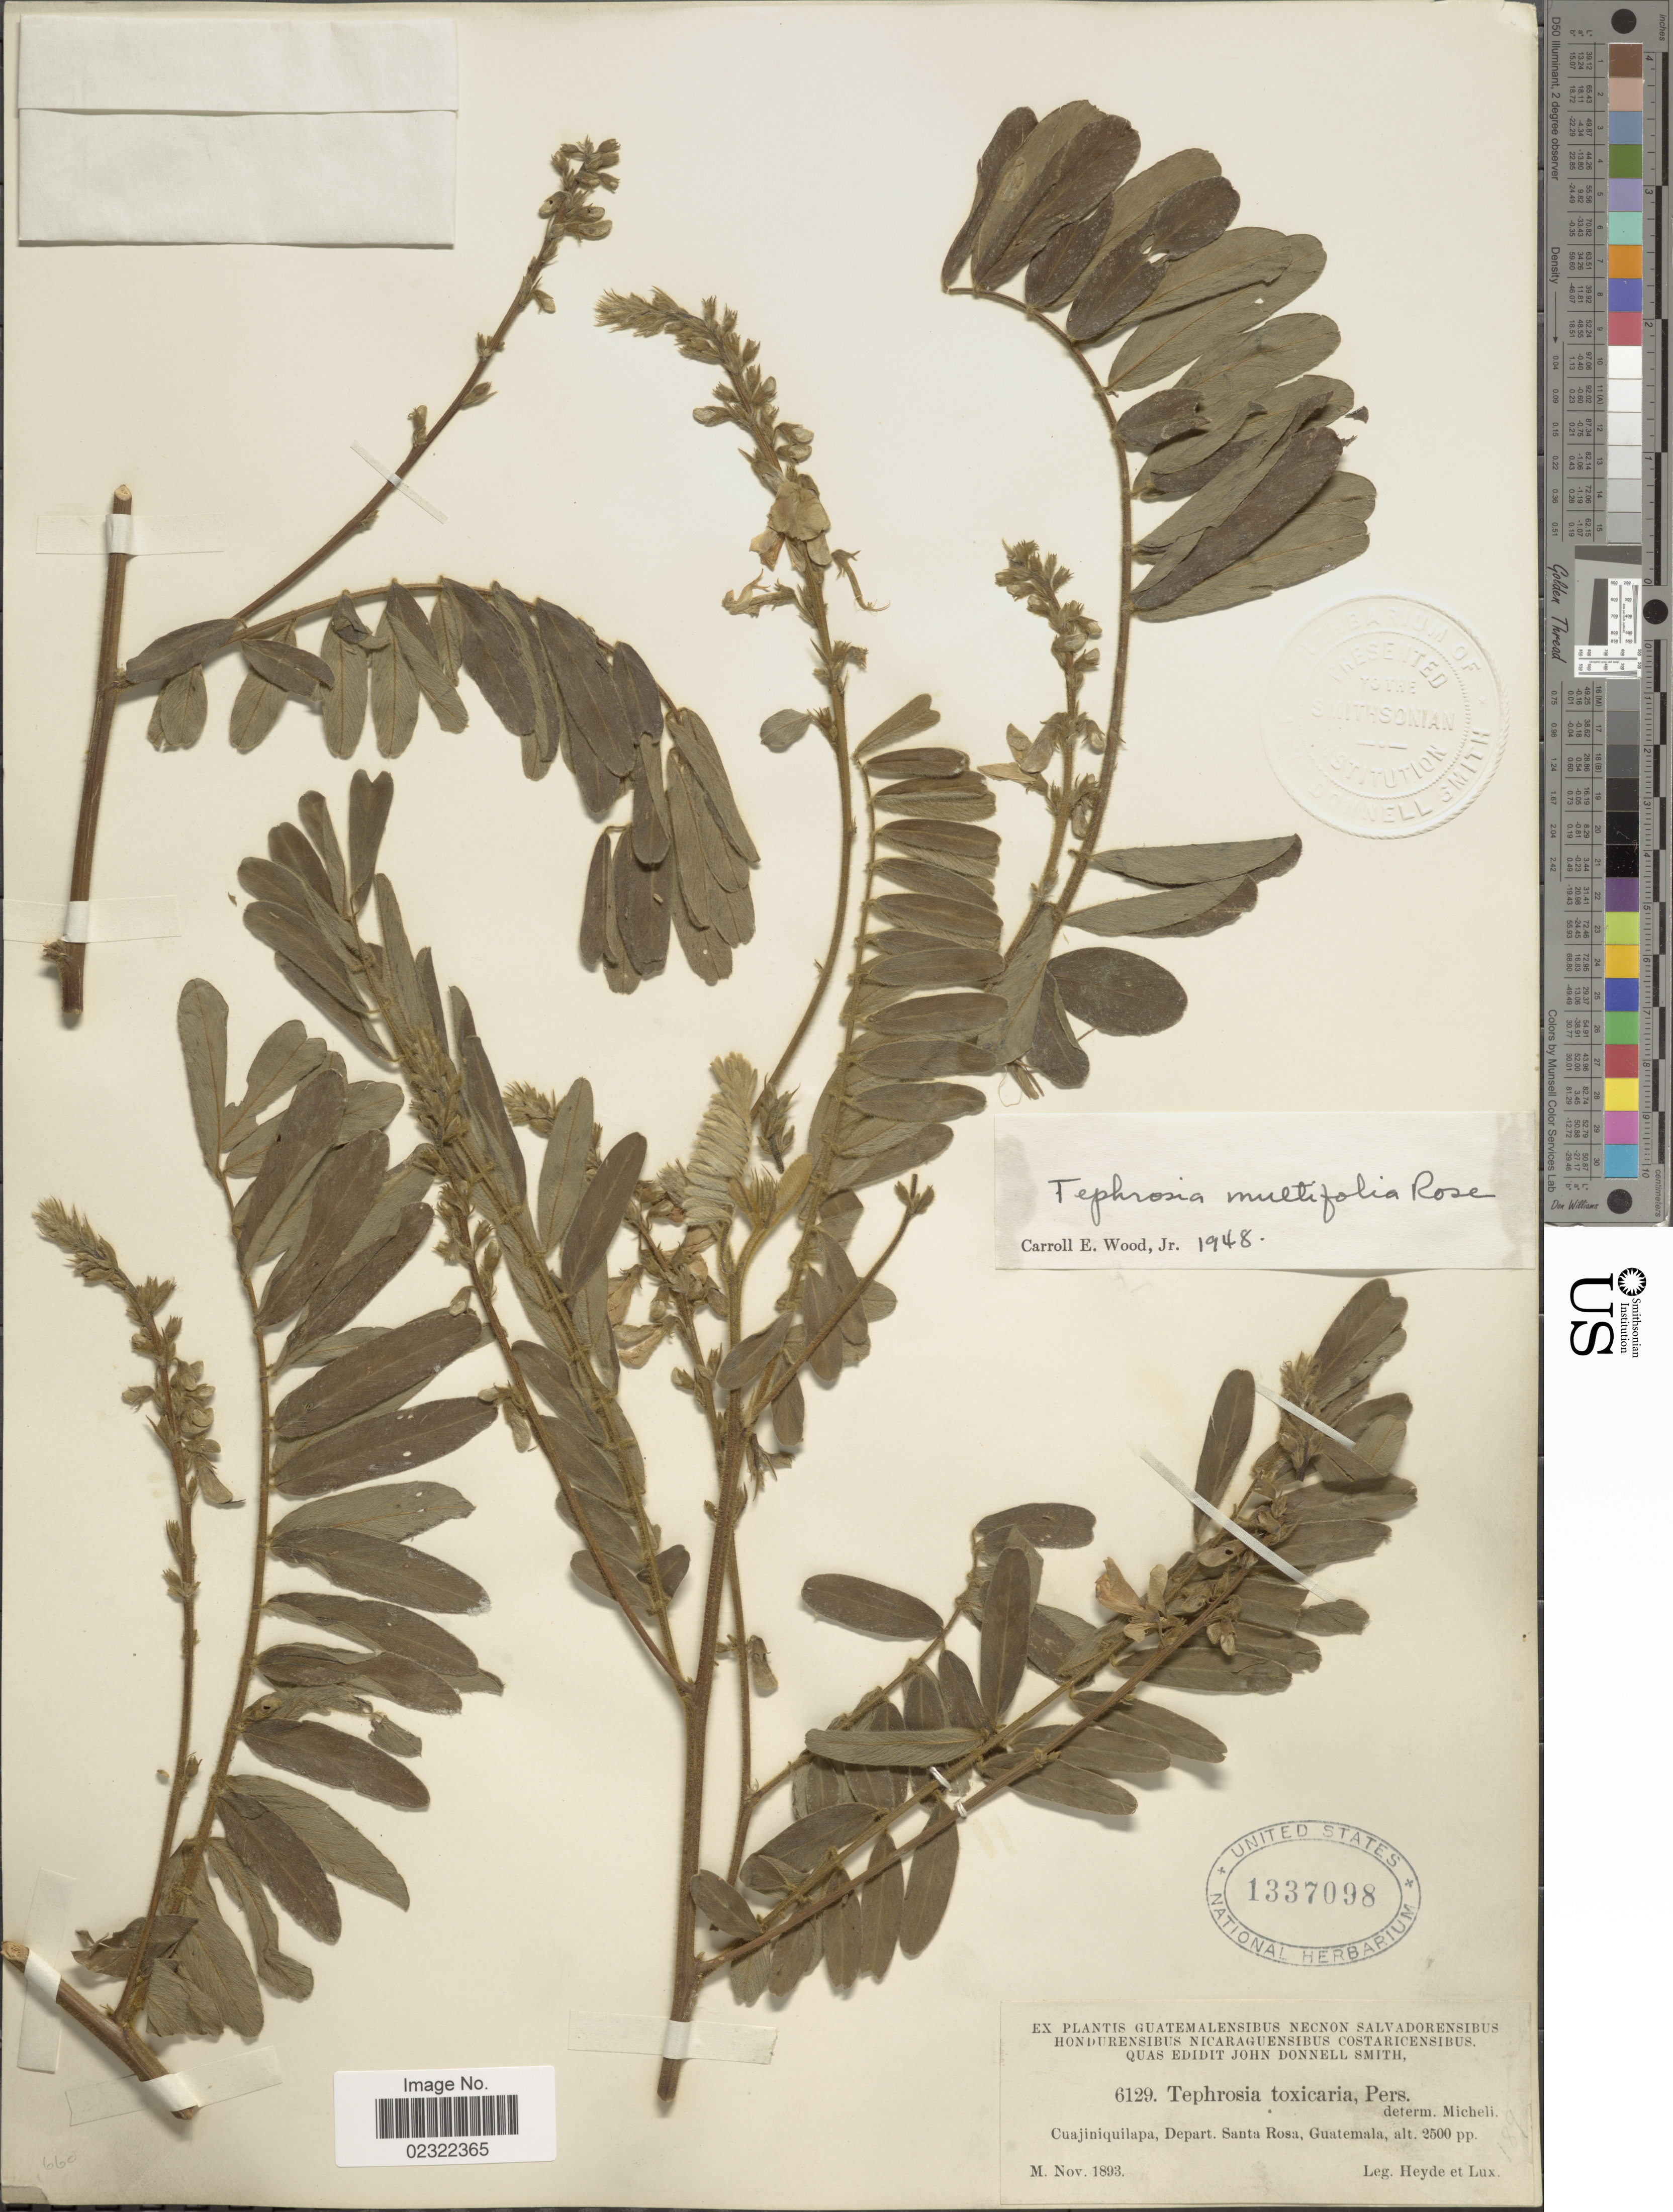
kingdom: Plantae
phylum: Tracheophyta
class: Magnoliopsida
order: Fabales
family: Fabaceae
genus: Tephrosia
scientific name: Tephrosia multifolia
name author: Rose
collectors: Heyde & Lux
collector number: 6129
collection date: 1893-11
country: Guatemala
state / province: Santa Rosa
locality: Cuajiniquilapa,Depart Santa Rosa, Guatemala.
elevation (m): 762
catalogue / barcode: US 1337098